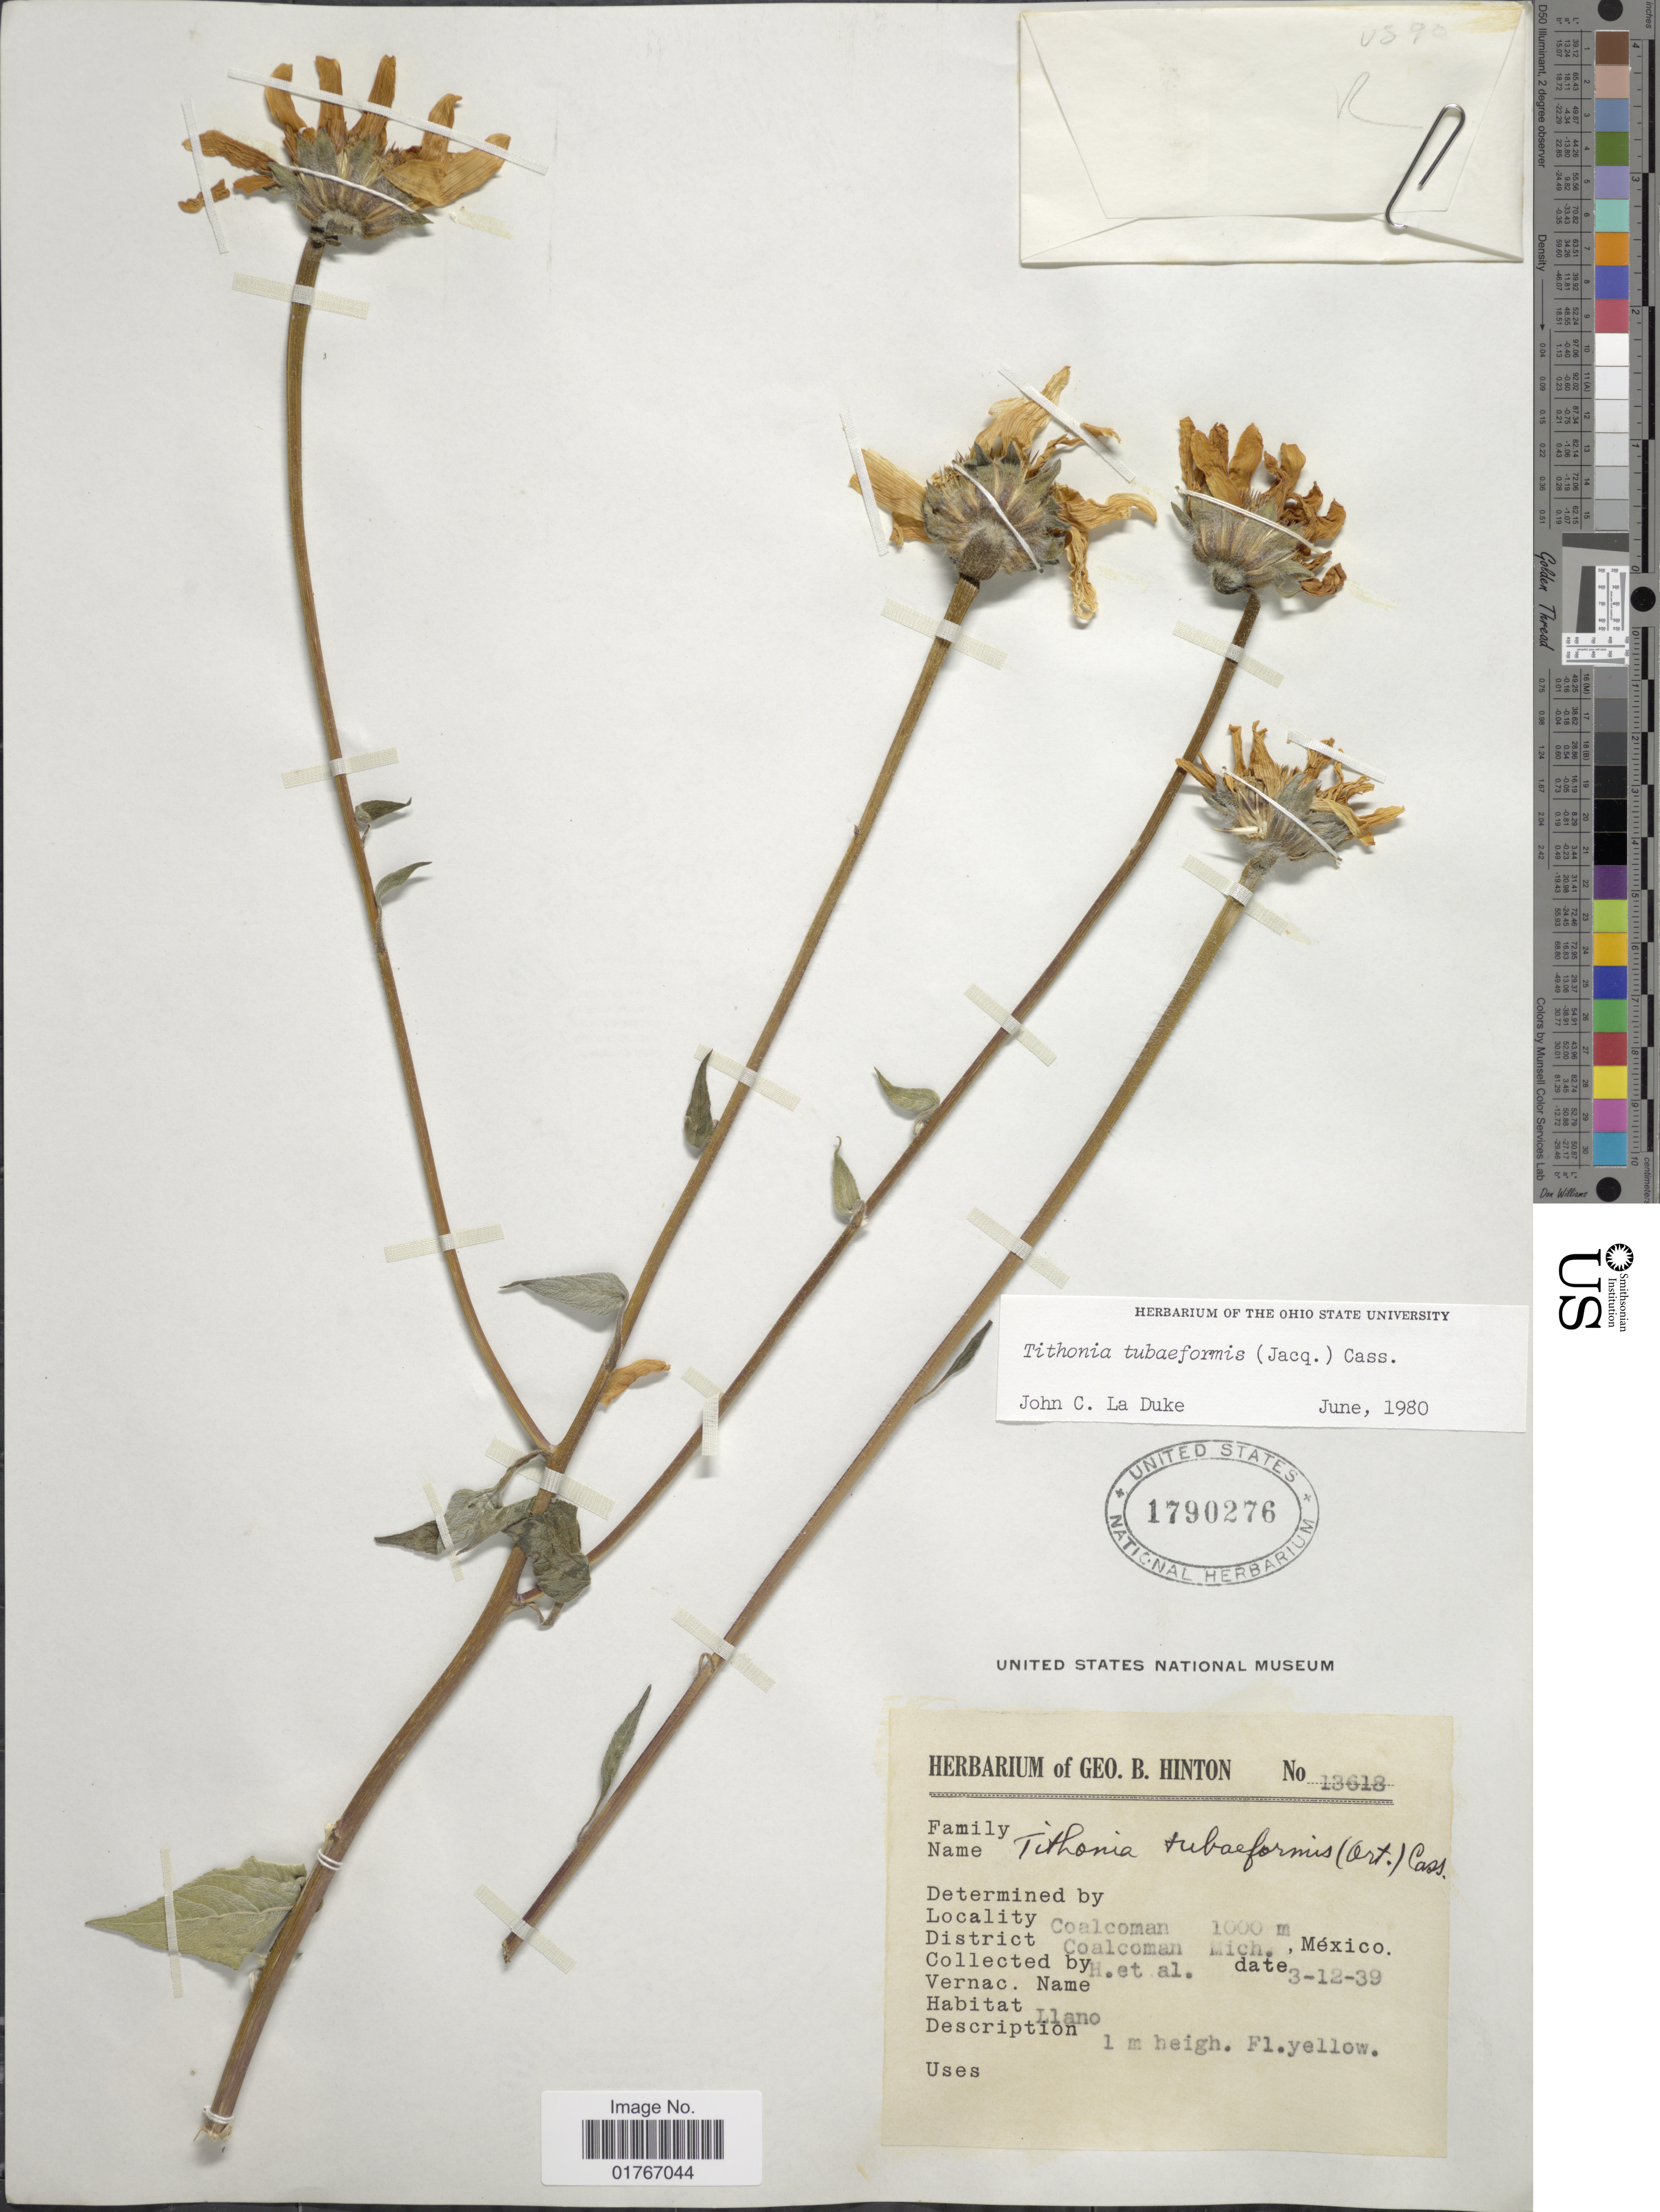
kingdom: Plantae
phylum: Tracheophyta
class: Magnoliopsida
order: Asterales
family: Asteraceae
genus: Tithonia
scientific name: Tithonia tubaeformis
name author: (Jacq.) Cass.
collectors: G. B. Hinton & et al.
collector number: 13618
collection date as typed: Transcribed d/m/y: 12/3/39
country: Mexico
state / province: Michoacán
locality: Coalcoman, District Coalcoman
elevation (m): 1000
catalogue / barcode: US 1790276